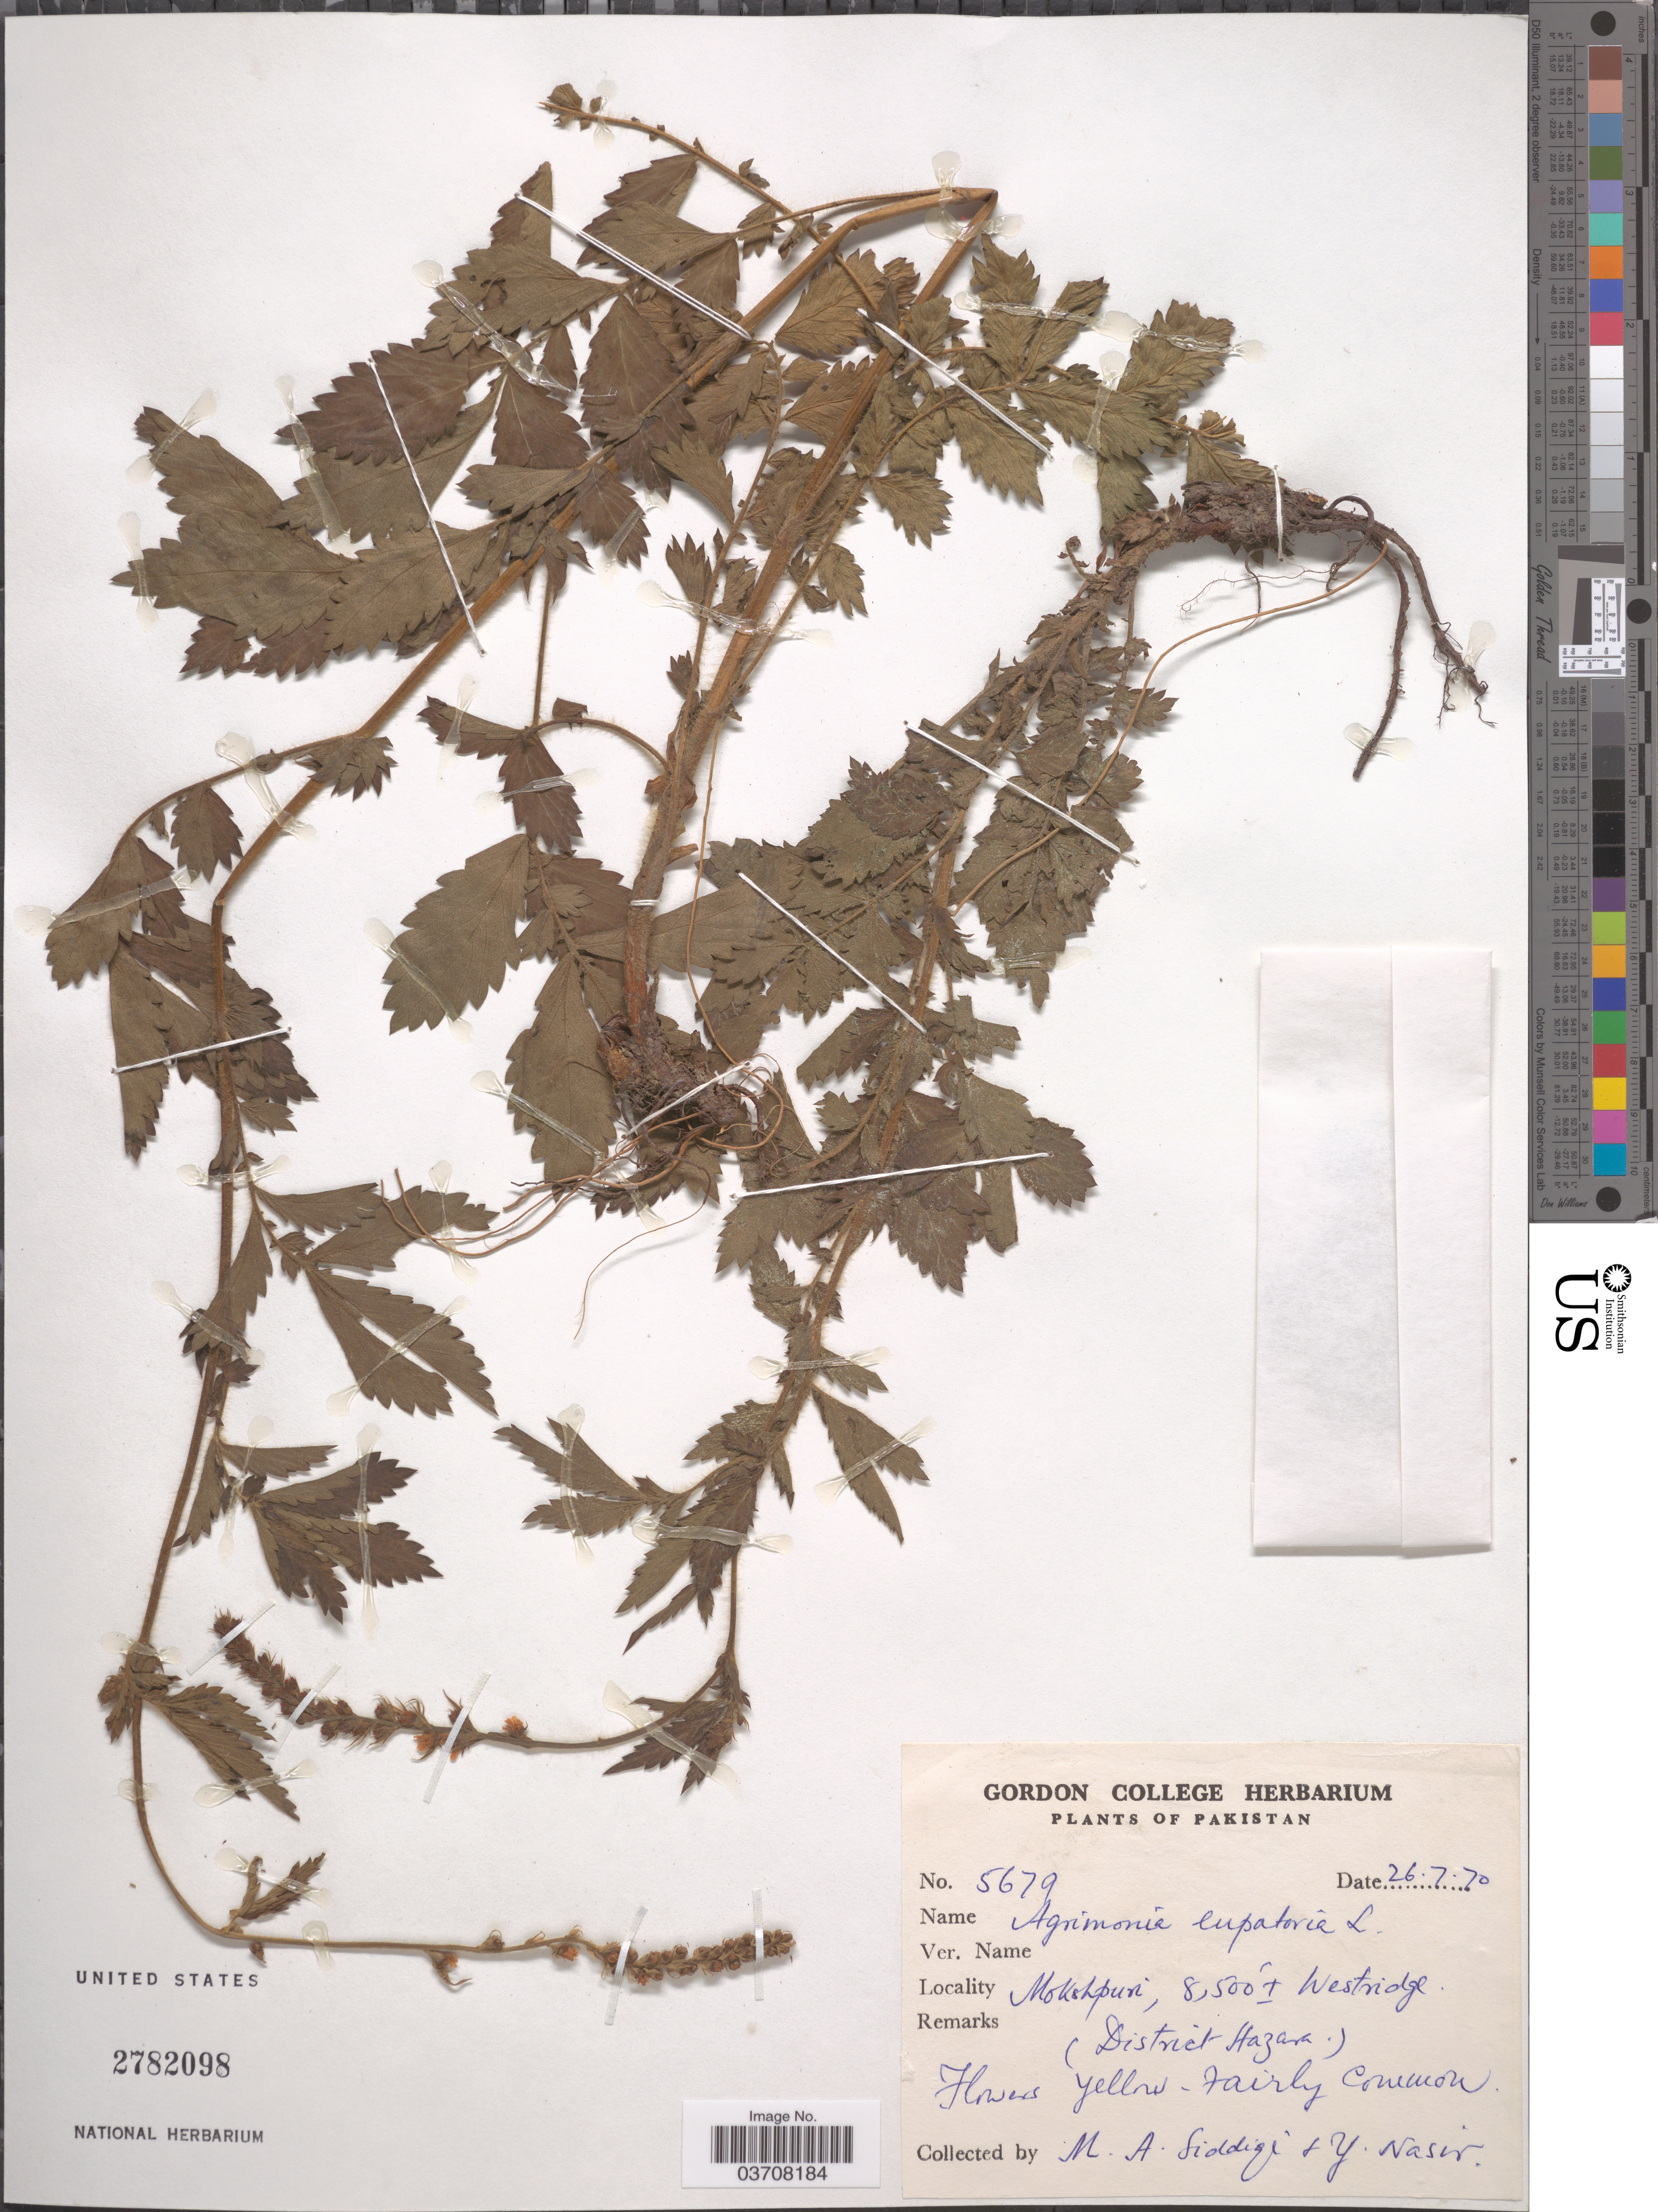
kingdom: Plantae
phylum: Tracheophyta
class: Magnoliopsida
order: Rosales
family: Rosaceae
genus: Agrimonia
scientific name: Agrimonia eupatoria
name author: L.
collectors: M. Siddiqi & Y. Nasir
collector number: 5679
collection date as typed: Transcribed d/m/y: 26/7/70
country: Pakistan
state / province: Khyber Pakhtunkhwa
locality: Mokshpuri, Westridge. (District Hazara).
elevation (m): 2591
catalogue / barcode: US 2782098